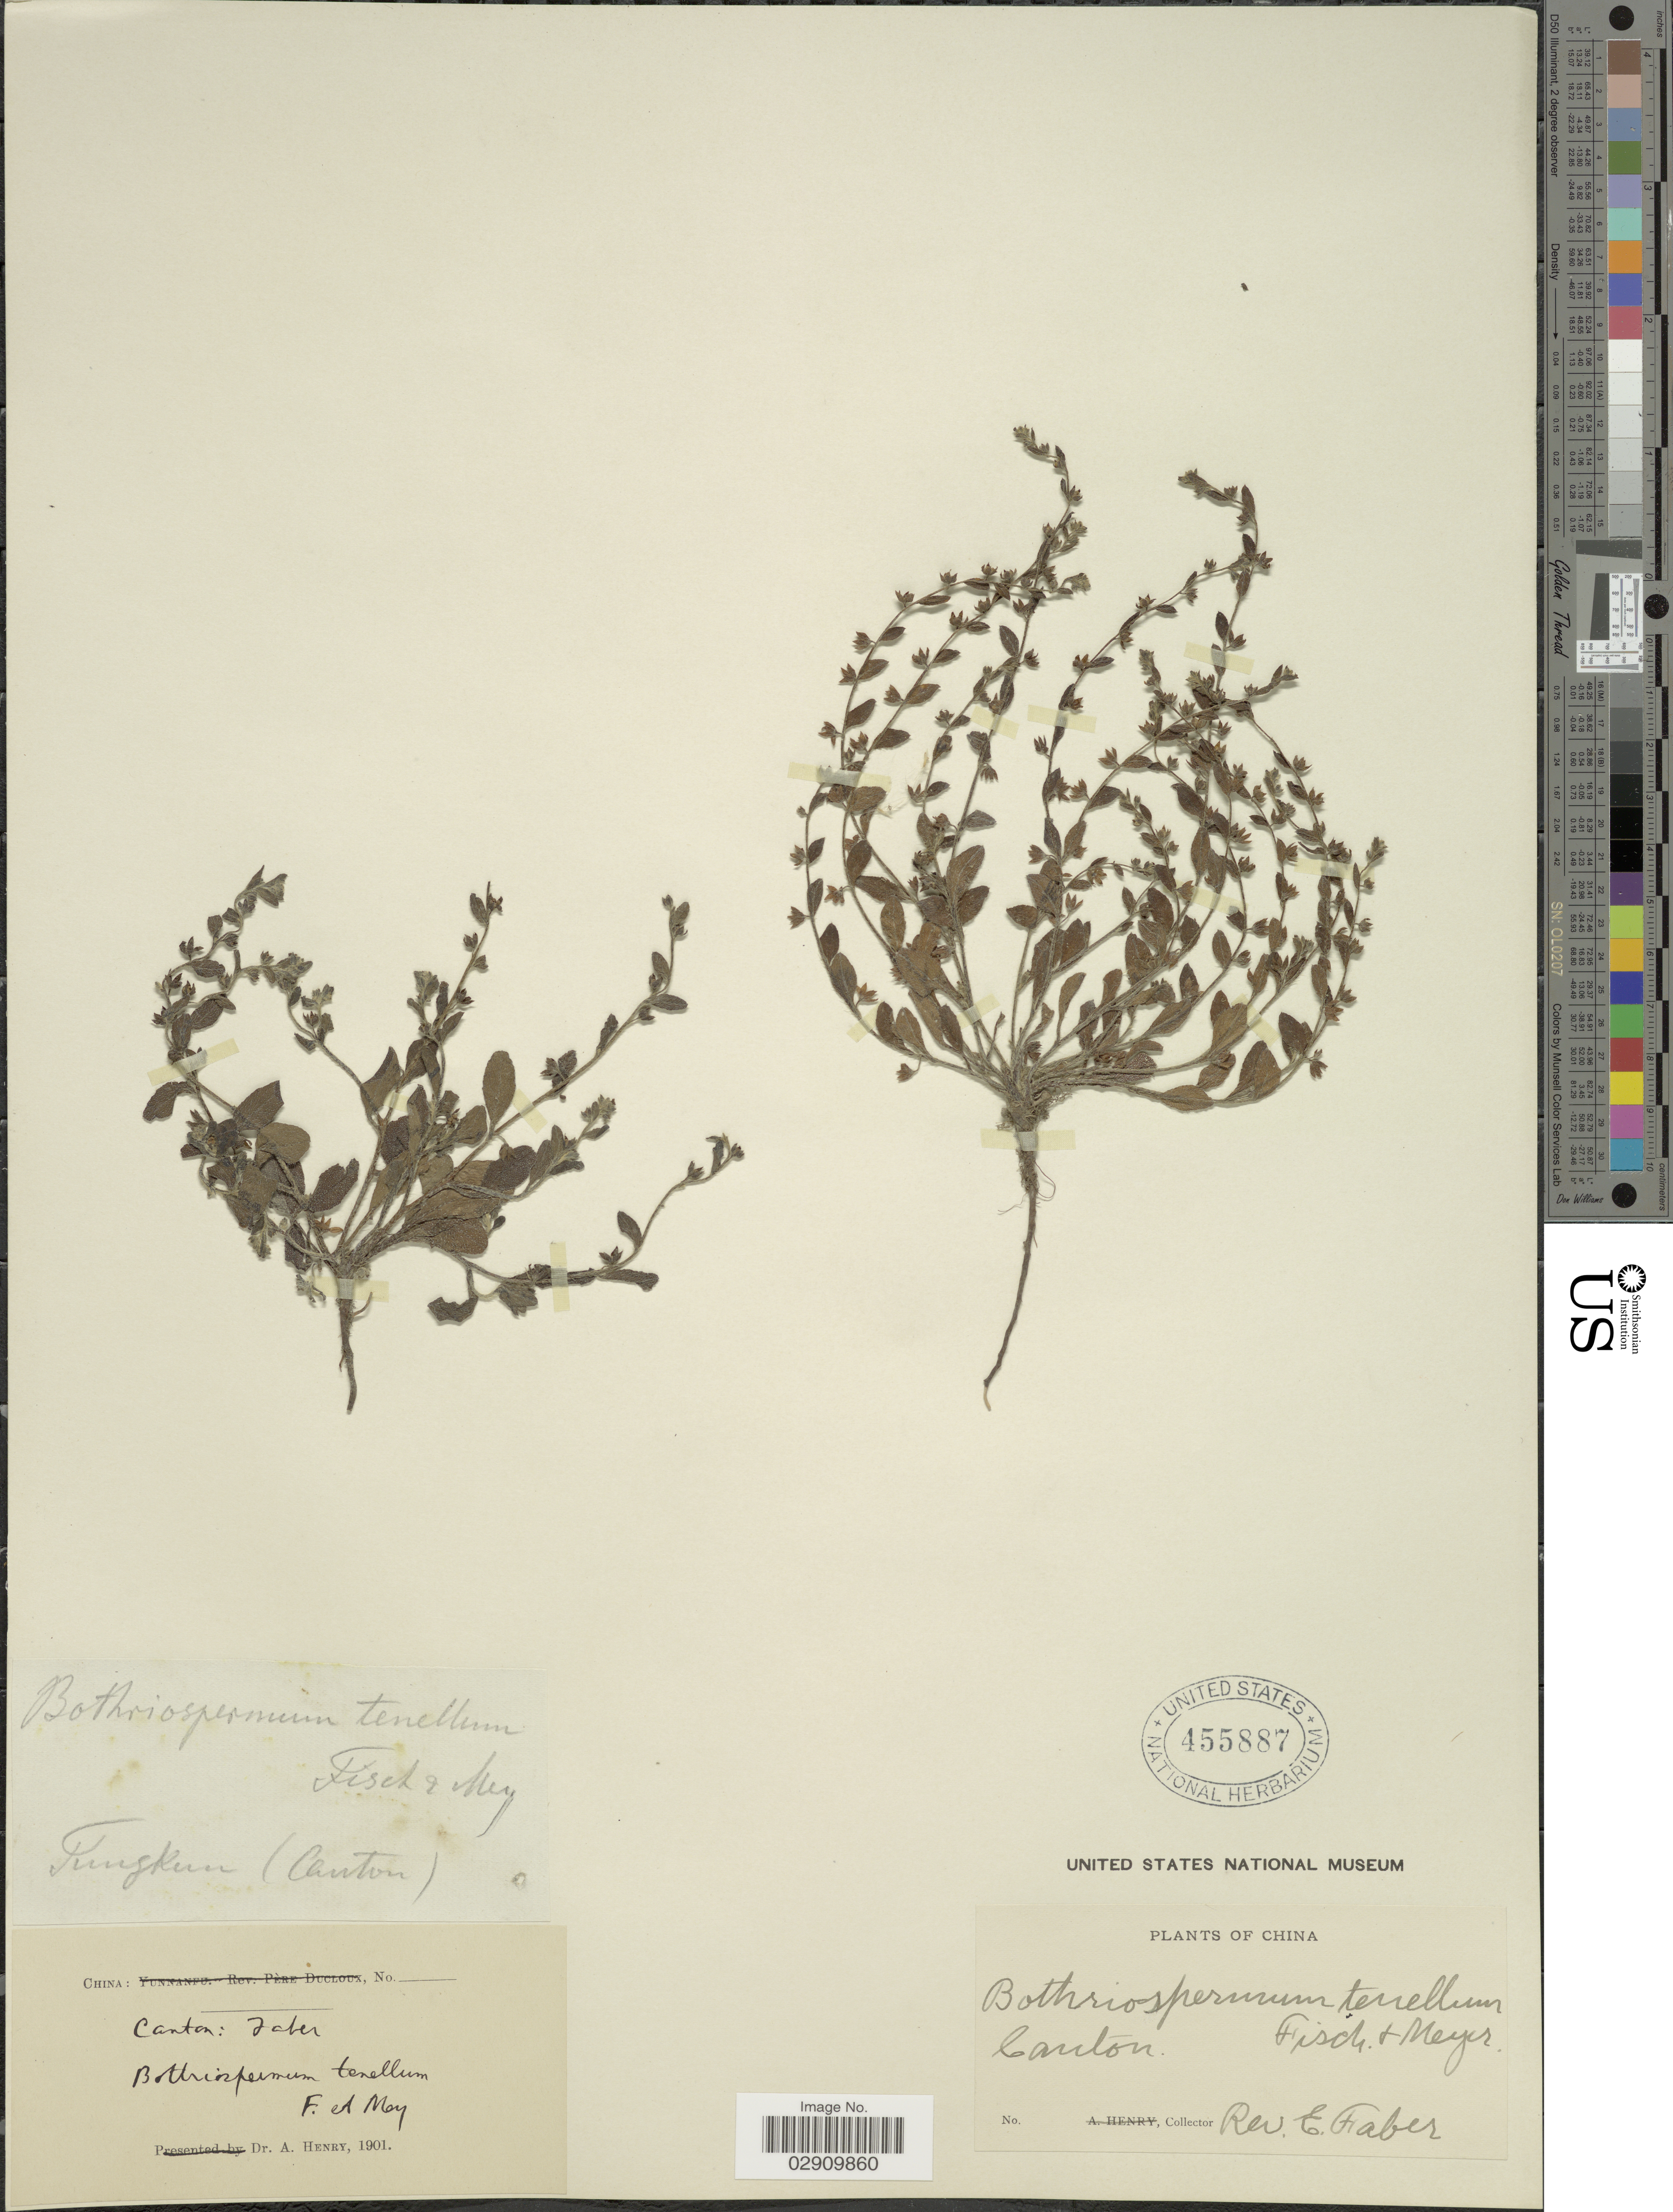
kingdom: Plantae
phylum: Tracheophyta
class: Magnoliopsida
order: Boraginales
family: Boraginaceae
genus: Bothriospermum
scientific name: Bothriospermum tenellum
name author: (Hornem.) Fisch. & C.A. Mey.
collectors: A. Henry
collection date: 1901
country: China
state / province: Guangdong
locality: Canton.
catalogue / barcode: US 455887